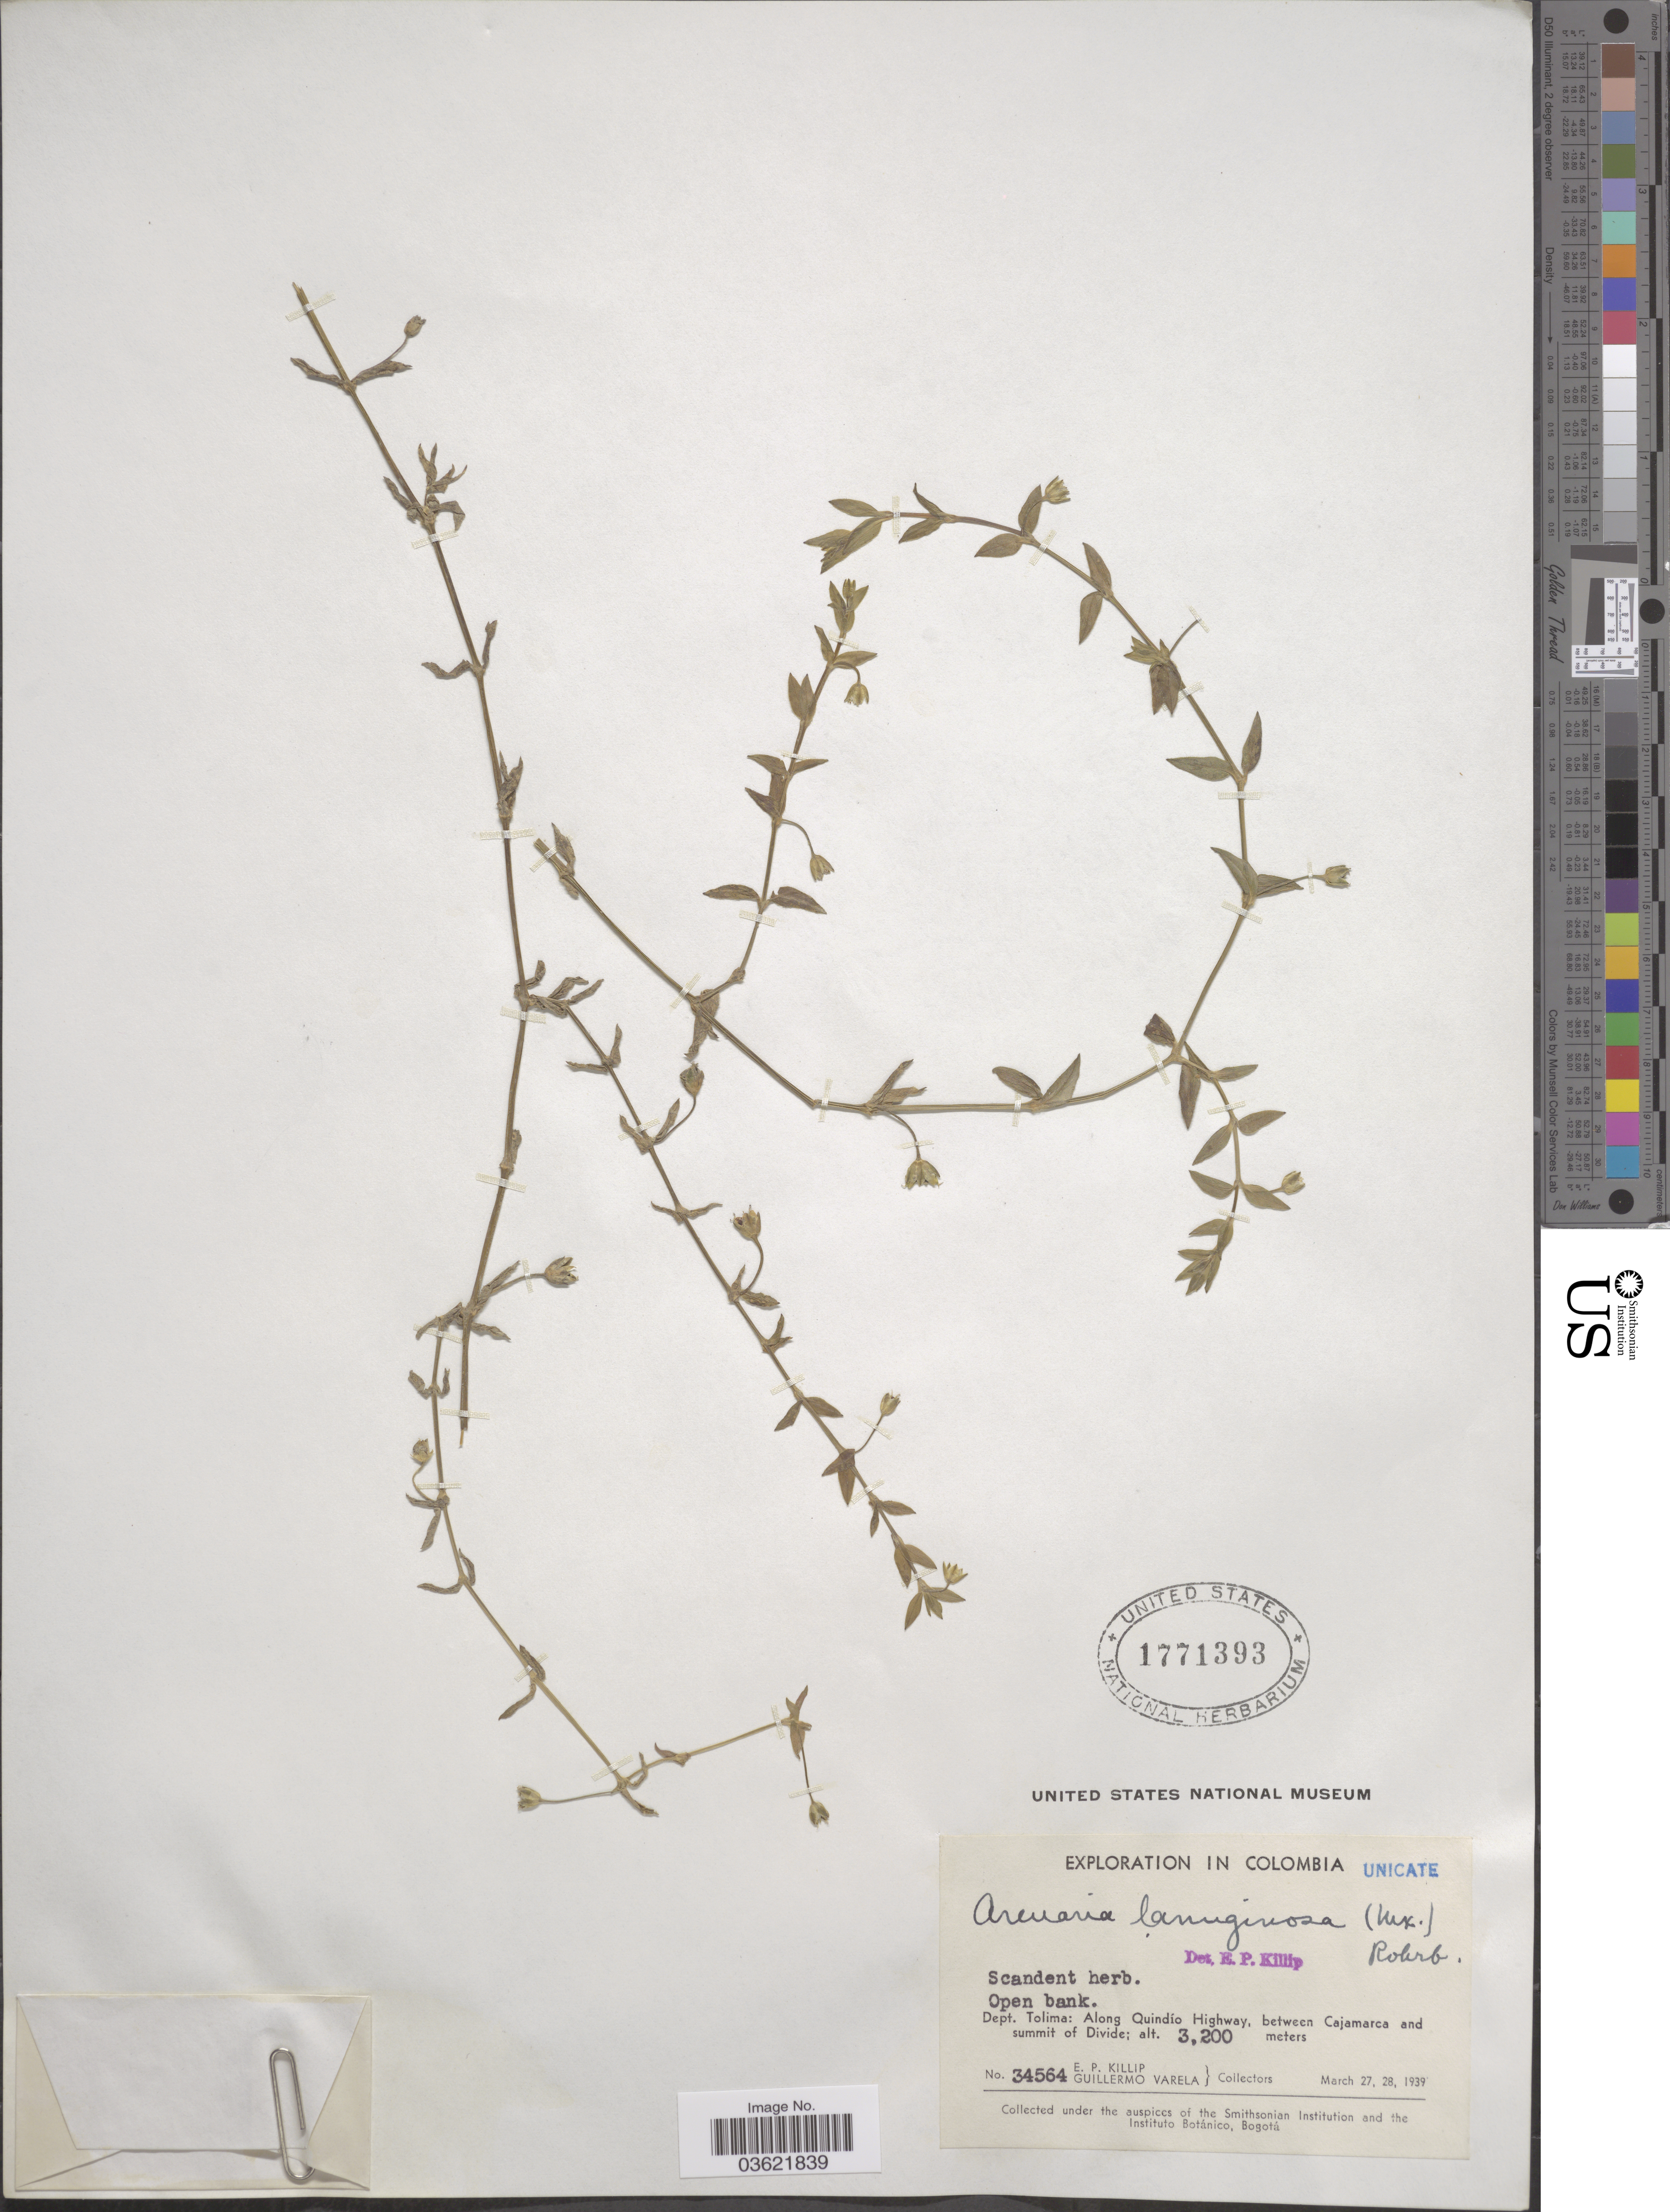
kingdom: Plantae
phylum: Tracheophyta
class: Magnoliopsida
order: Caryophyllales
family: Caryophyllaceae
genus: Arenaria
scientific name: Arenaria lanuginosa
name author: (Michx.) Rohrb.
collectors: E. P. Killip & G. Varela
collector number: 34564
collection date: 1939-03-27/1939-03-28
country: Colombia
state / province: Tolima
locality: Dept. Tolima: Along Quindío Highway, between Cajamarca and summit of Divide.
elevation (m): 3200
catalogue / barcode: US 1771393